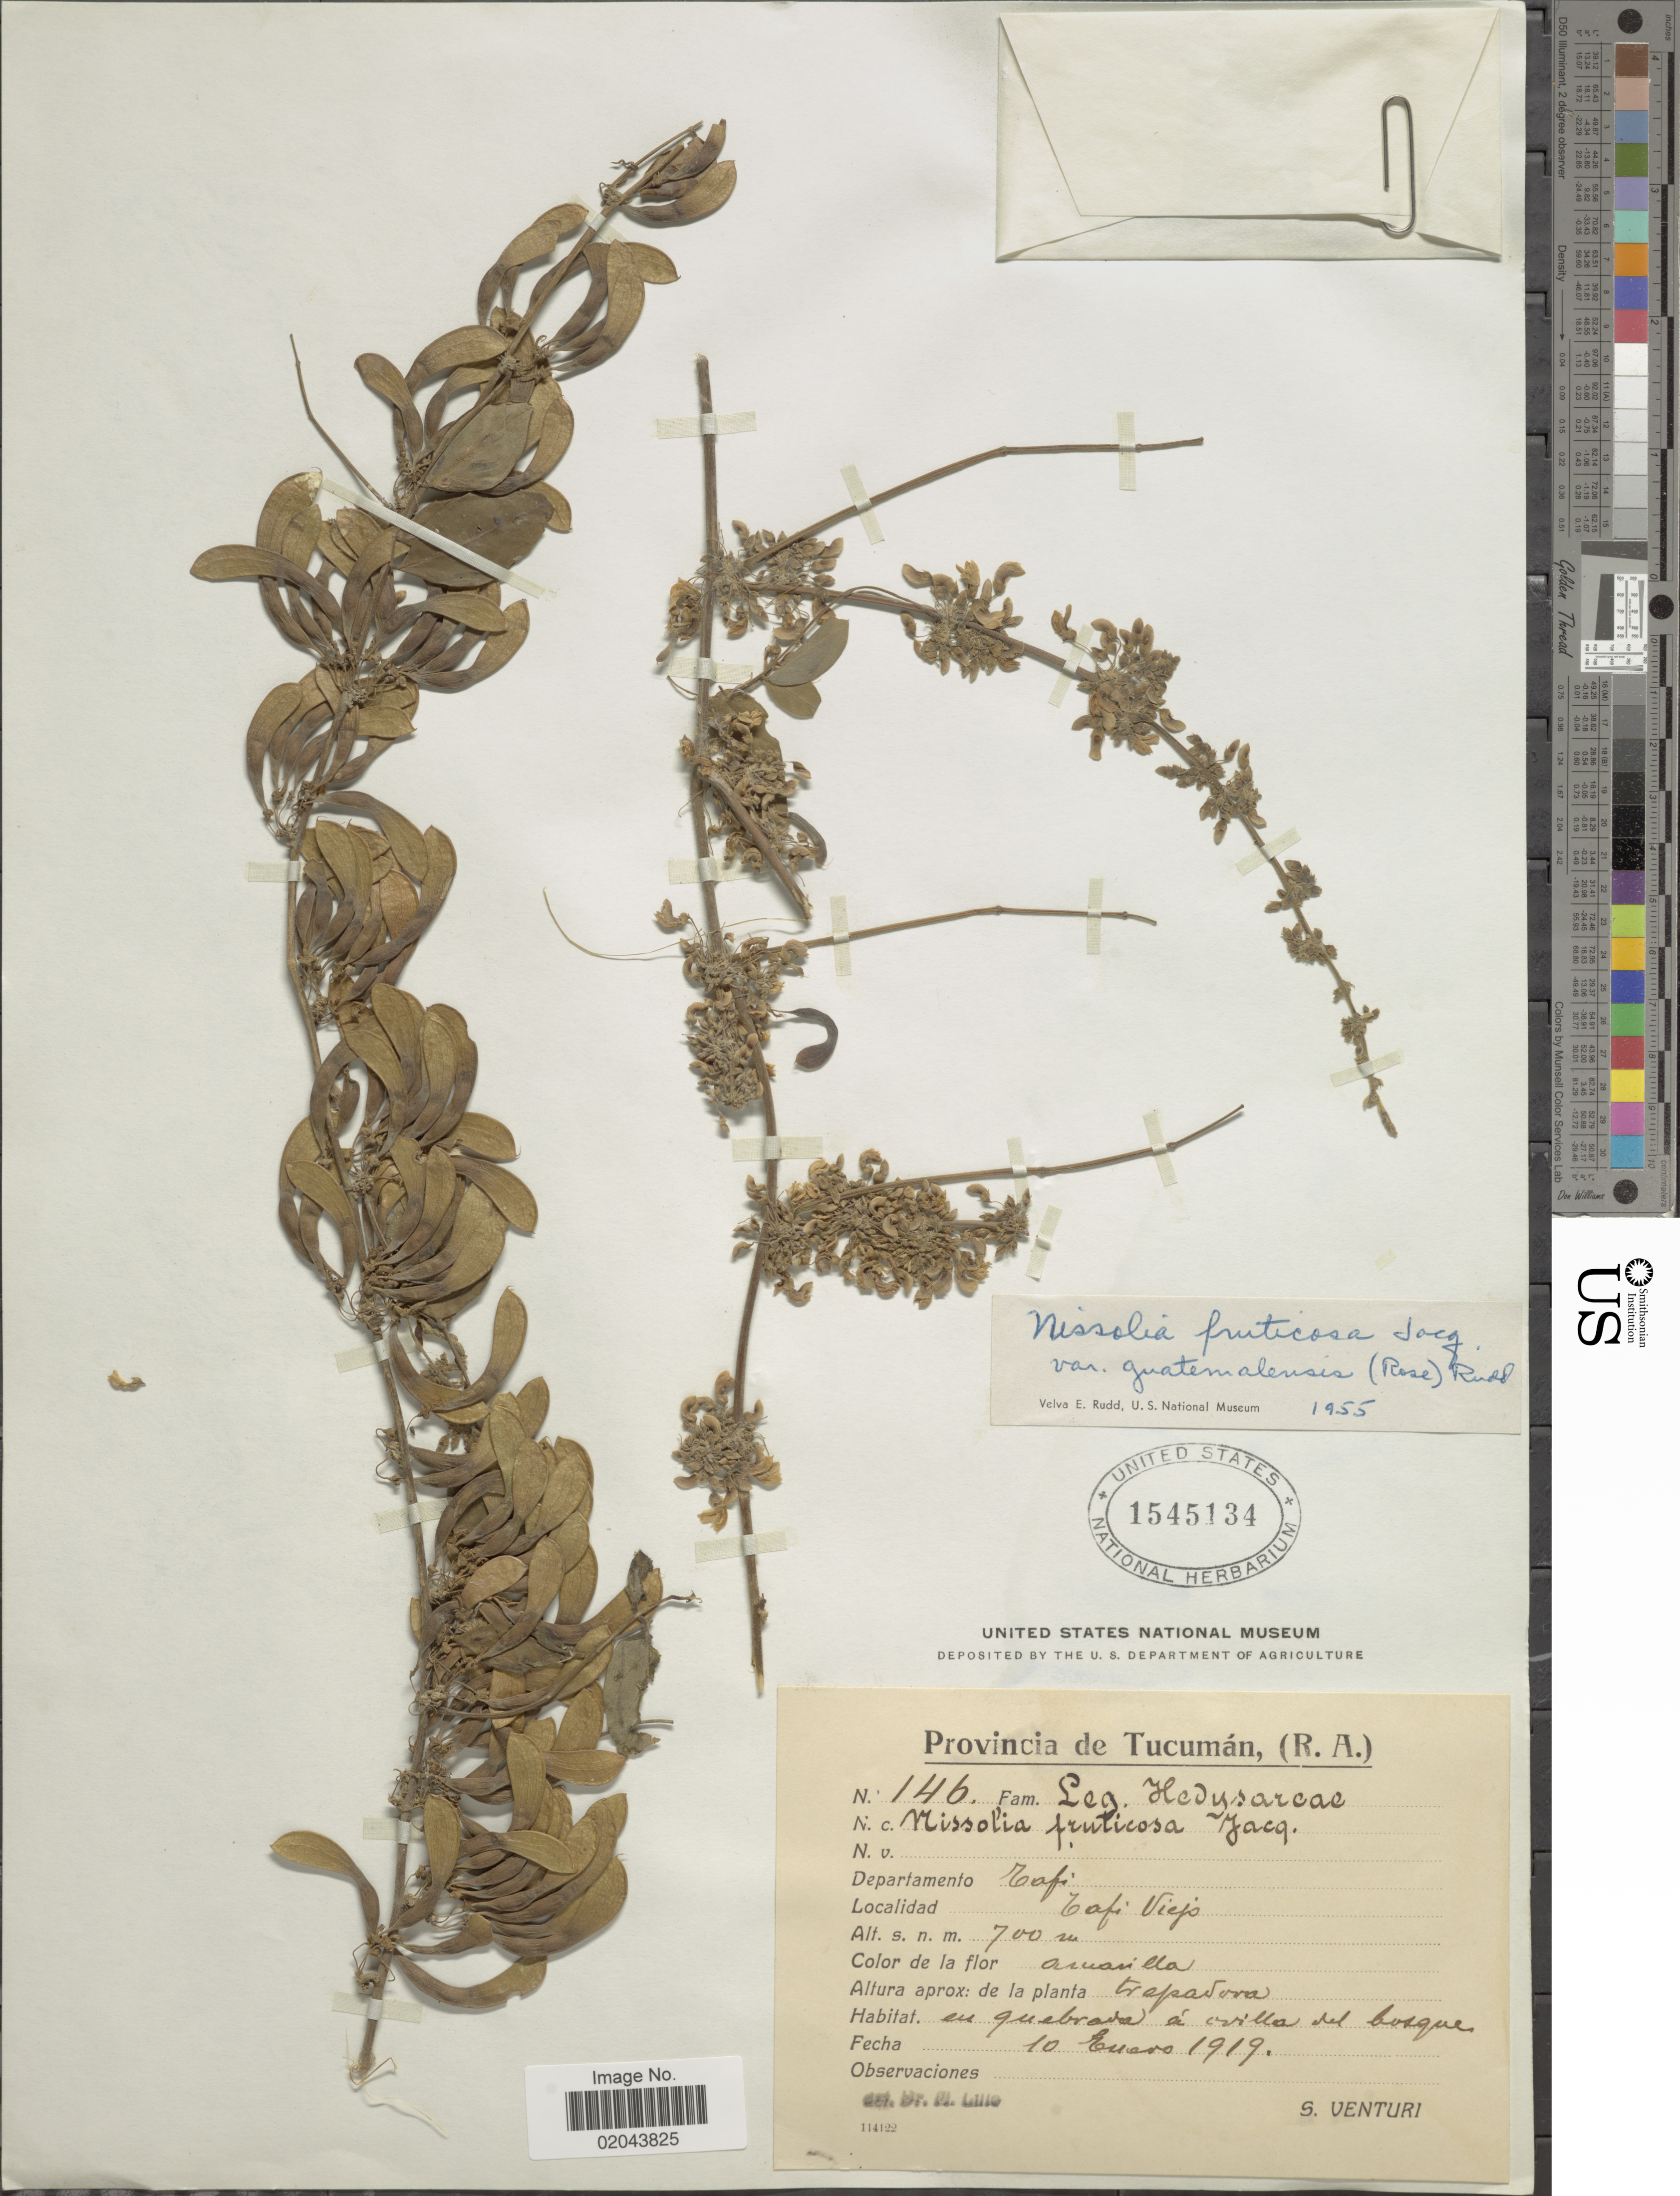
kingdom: Plantae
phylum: Tracheophyta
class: Magnoliopsida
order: Fabales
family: Fabaceae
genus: Nissolia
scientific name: Nissolia fruticosa var. guatemalensis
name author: (Rose) Rudd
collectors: S. Venturi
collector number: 146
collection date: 1919-01-10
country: Argentina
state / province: Tucuman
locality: (R.A.), Departamento Tafi, Tafi Viejo, en quebrada a orilla del bosque.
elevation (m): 700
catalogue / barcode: US 1545134